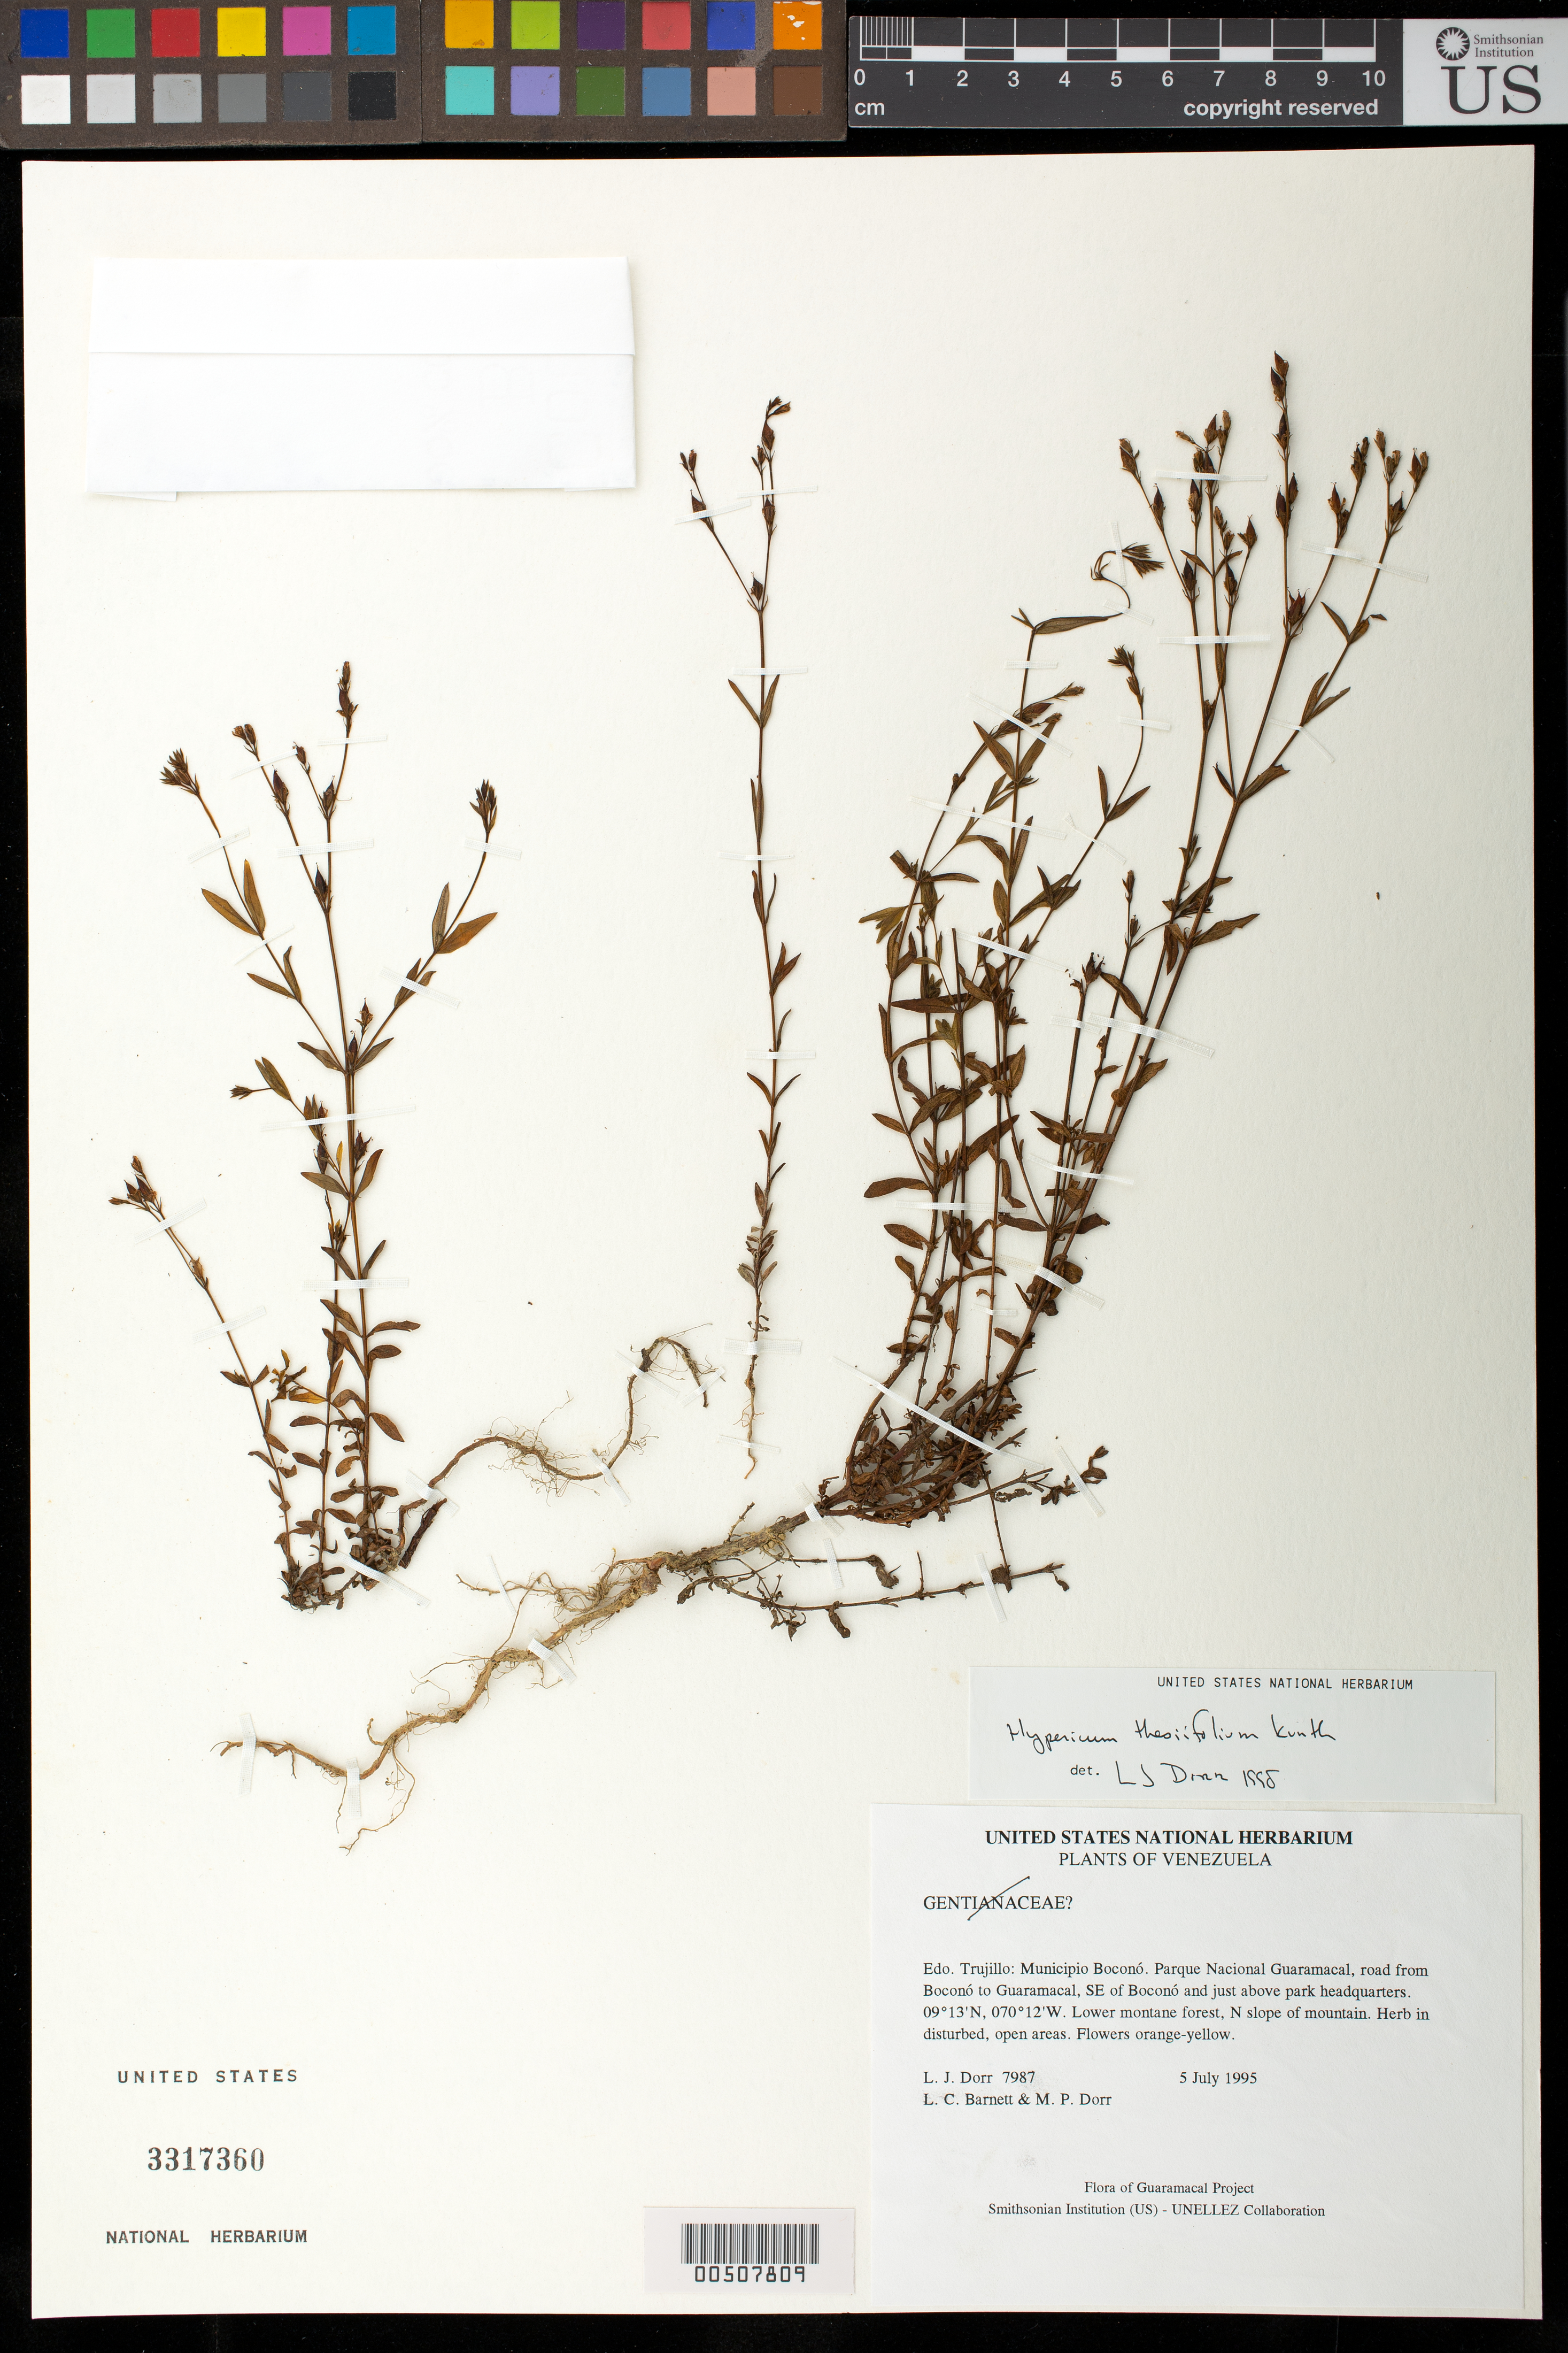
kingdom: Plantae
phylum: Tracheophyta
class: Magnoliopsida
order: Malpighiales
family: Hypericaceae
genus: Hypericum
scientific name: Hypericum thesiifolium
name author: Kunth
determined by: Dorr, L. J., (BOT), Smithsonian Institution - National Museum of Natural History (UNITED STATES)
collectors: L. J. Dorr, L. C. Barnett & M. P. Dorr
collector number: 7987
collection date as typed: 05 Jul 1995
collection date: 1995-07-05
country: Venezuela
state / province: Trujillo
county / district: Boconó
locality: Parque Nacional Guaramacal, road from Boconó to Guaramacal, SE of Boconó, just above park headquarters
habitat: Lower montane forest, N slope of mountain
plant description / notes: MO, NY, PORT, US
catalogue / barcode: US 3317360